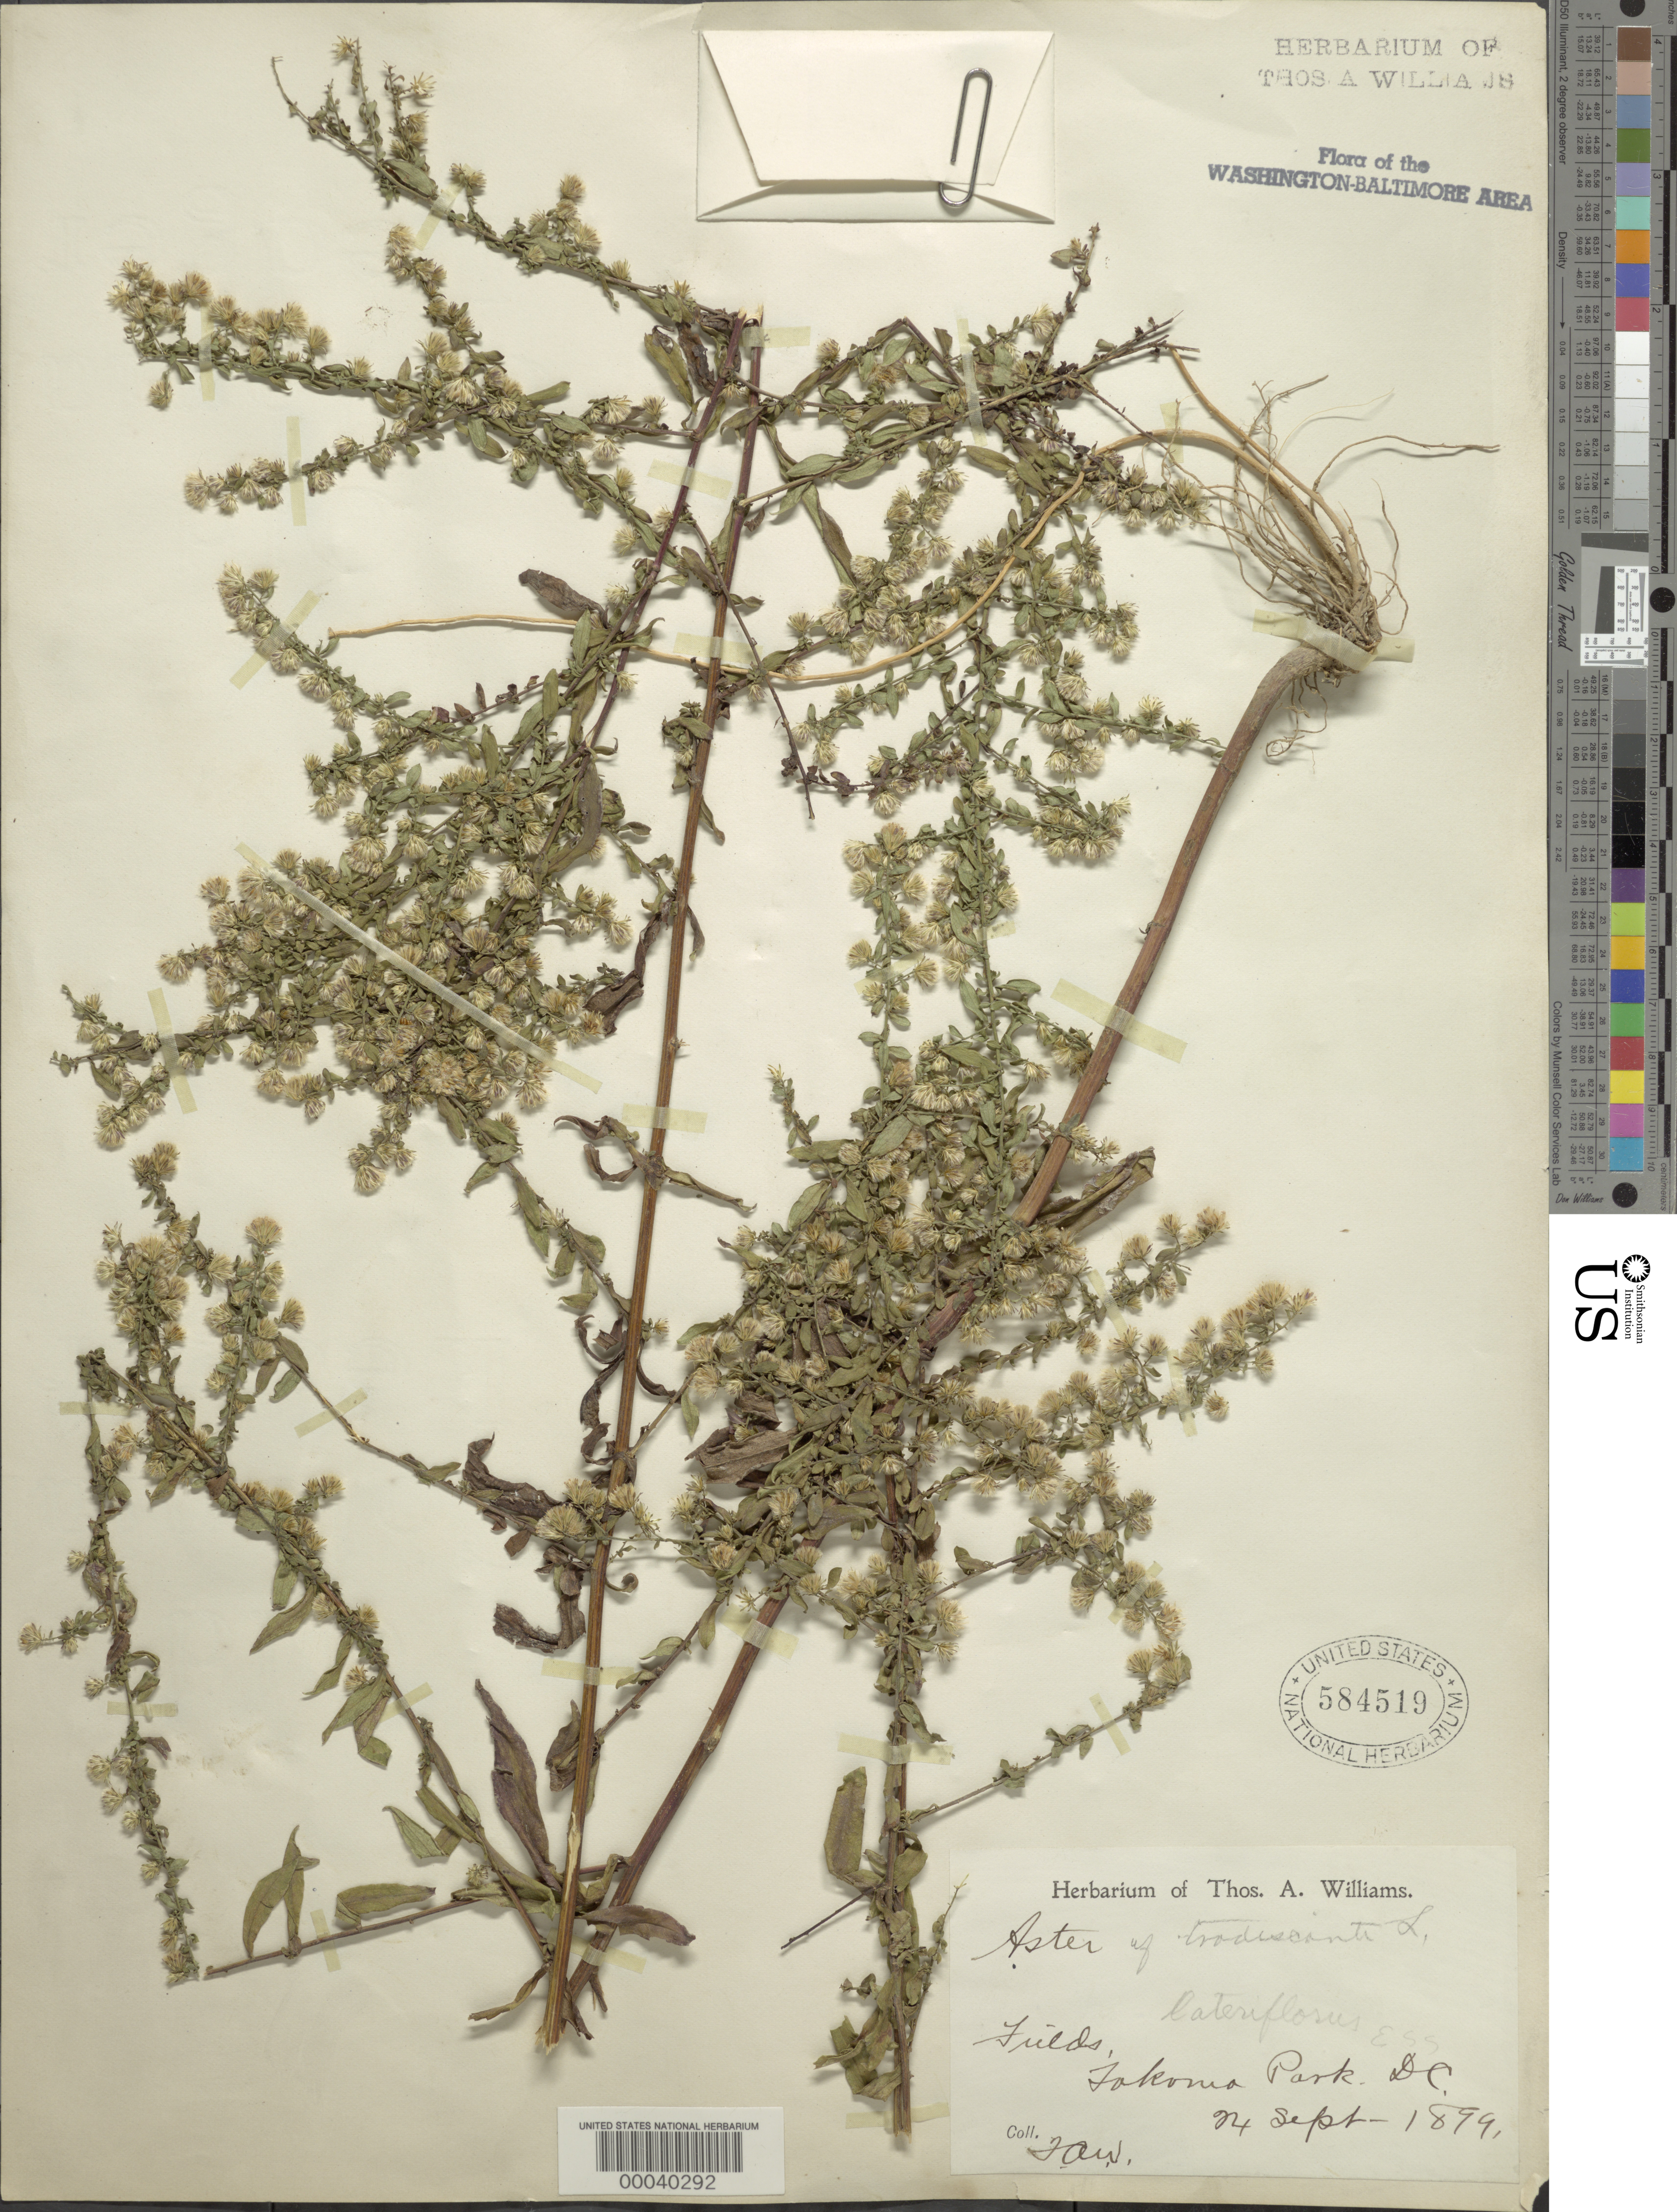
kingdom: Plantae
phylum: Tracheophyta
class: Magnoliopsida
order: Asterales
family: Asteraceae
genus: Symphyotrichum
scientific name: Symphyotrichum lateriflorum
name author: (L.) Á. Löve & D. Löve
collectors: T. A. Williams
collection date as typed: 24 Sep 1899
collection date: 1899-09-24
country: United States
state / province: District of Columbia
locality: Takoma Park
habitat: Fields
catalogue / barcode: US 584519